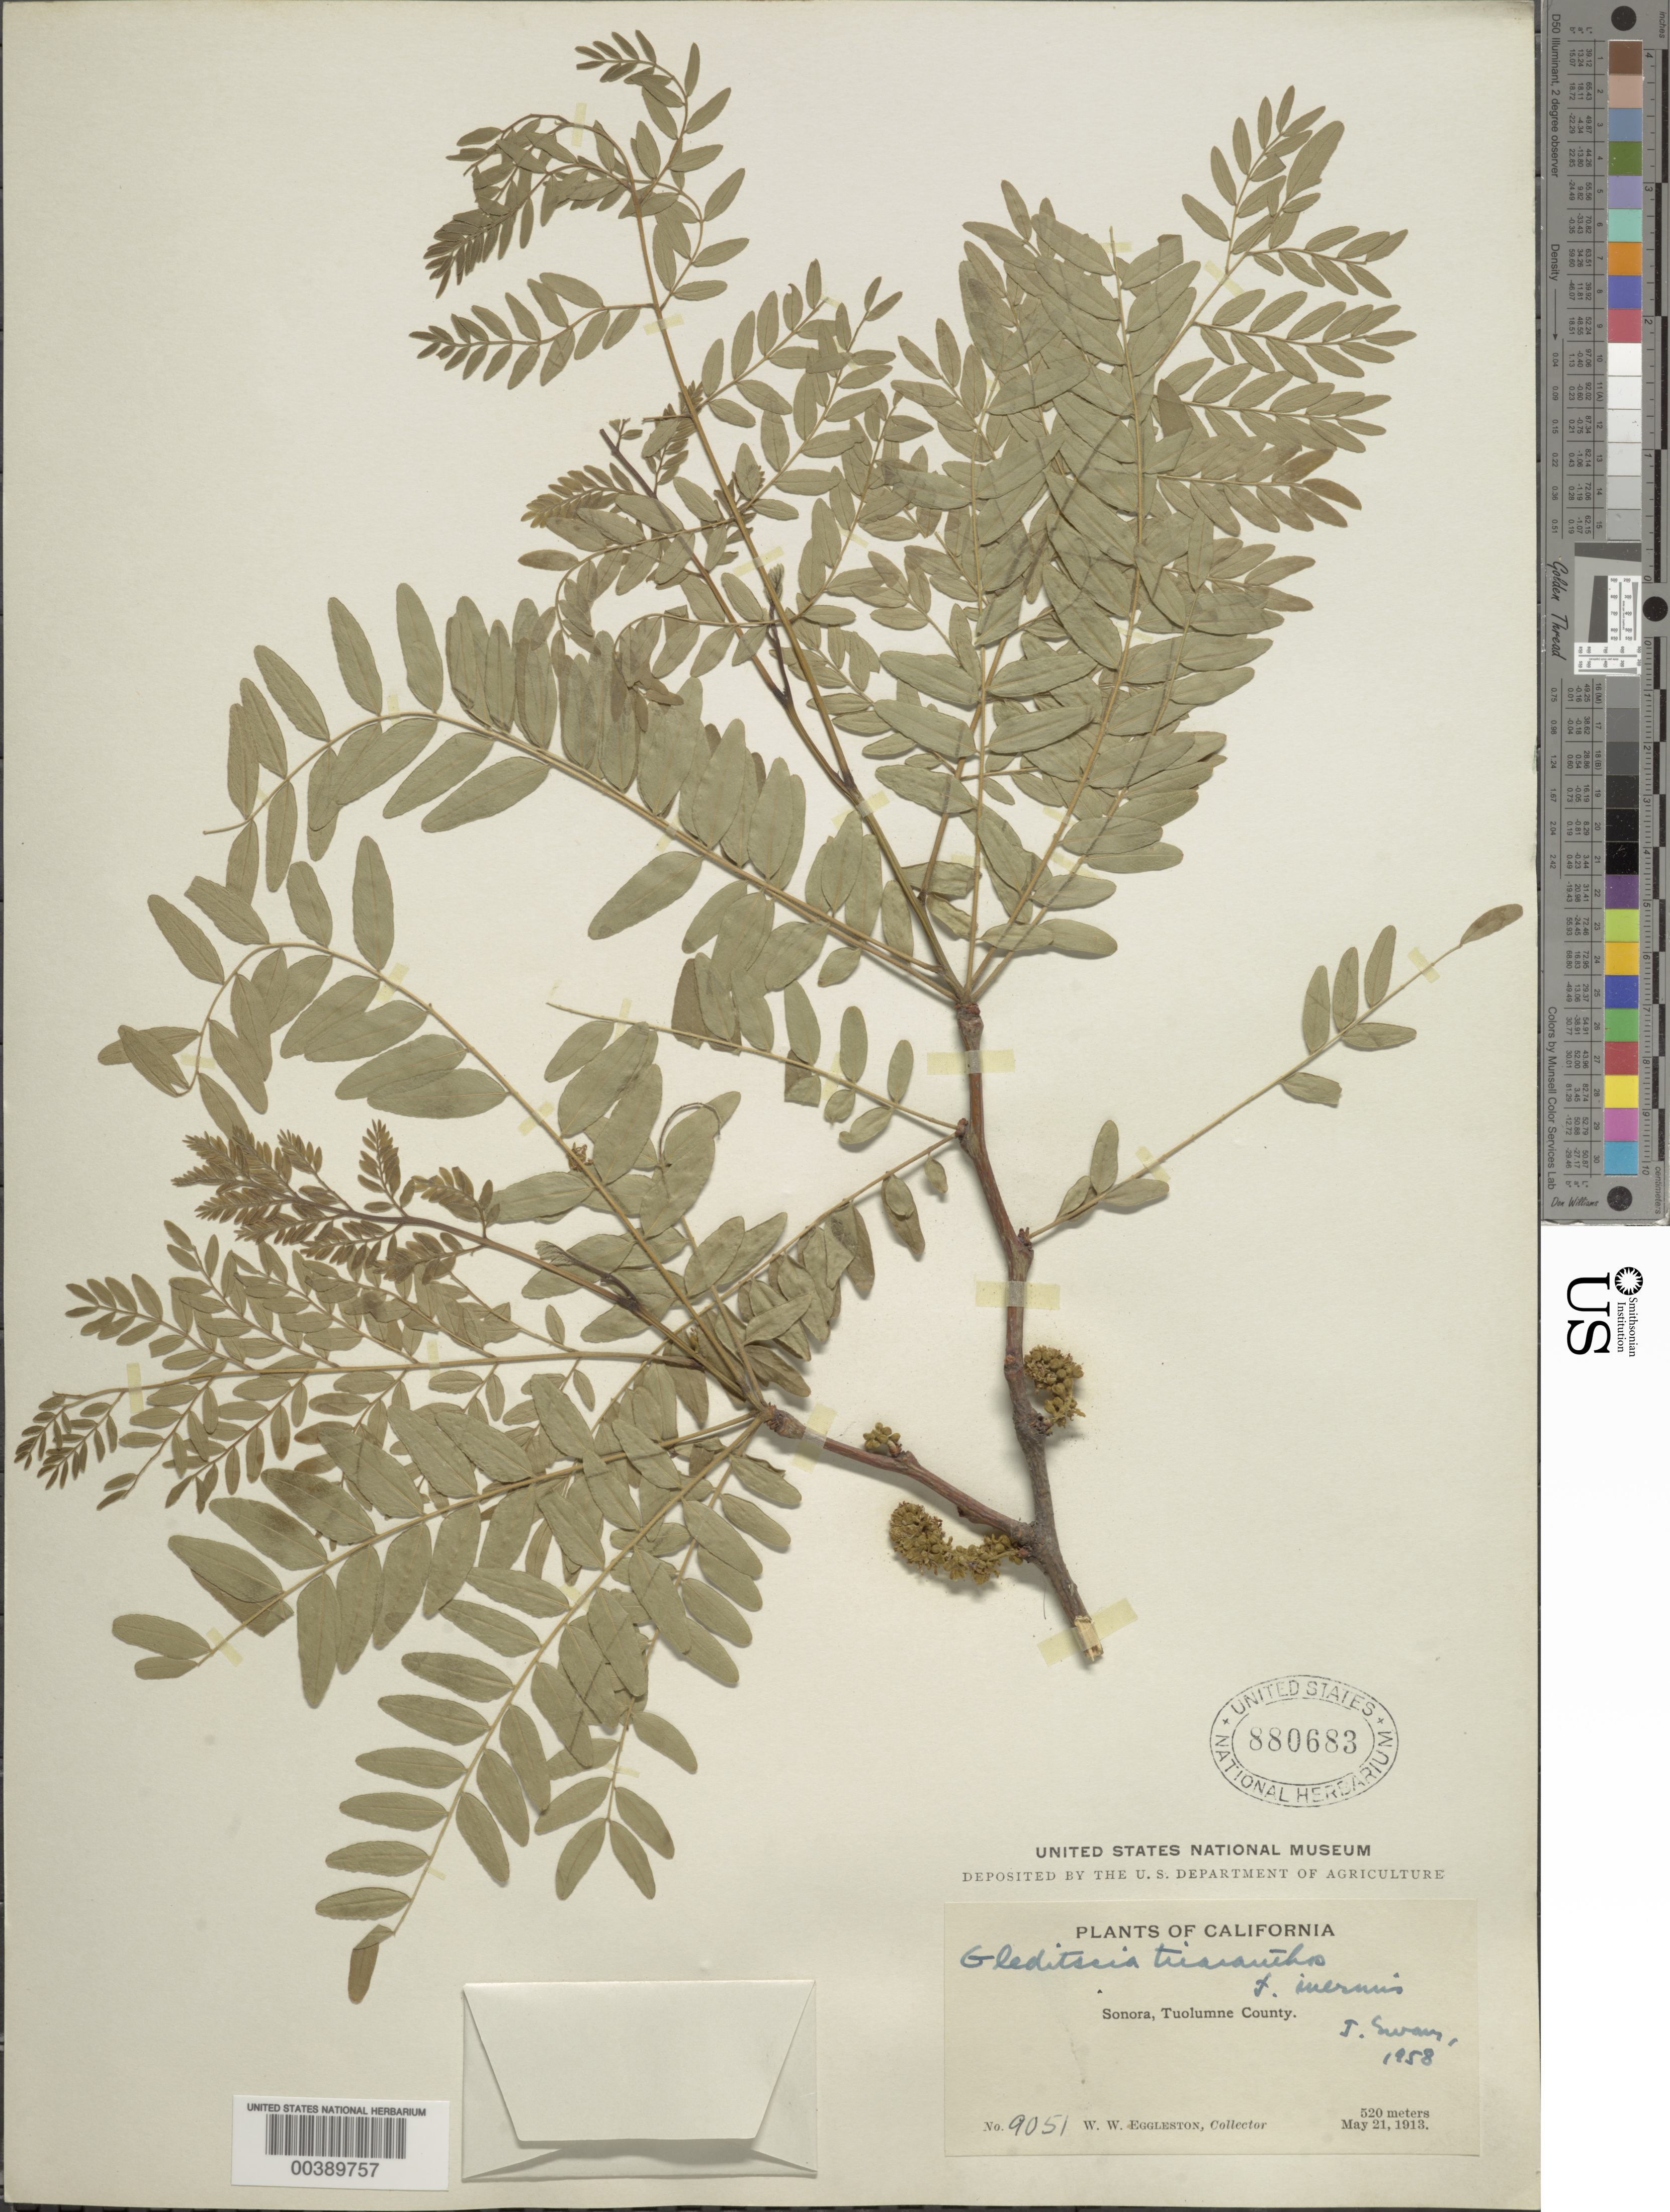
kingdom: Plantae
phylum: Tracheophyta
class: Magnoliopsida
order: Fabales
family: Fabaceae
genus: Gleditsia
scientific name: Gleditsia triacanthos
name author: L.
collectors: W. W. Eggleston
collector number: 9051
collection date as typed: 21 May 1913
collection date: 1913-05-21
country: United States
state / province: California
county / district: Tuolumne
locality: Sonora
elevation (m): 520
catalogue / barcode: US 880683